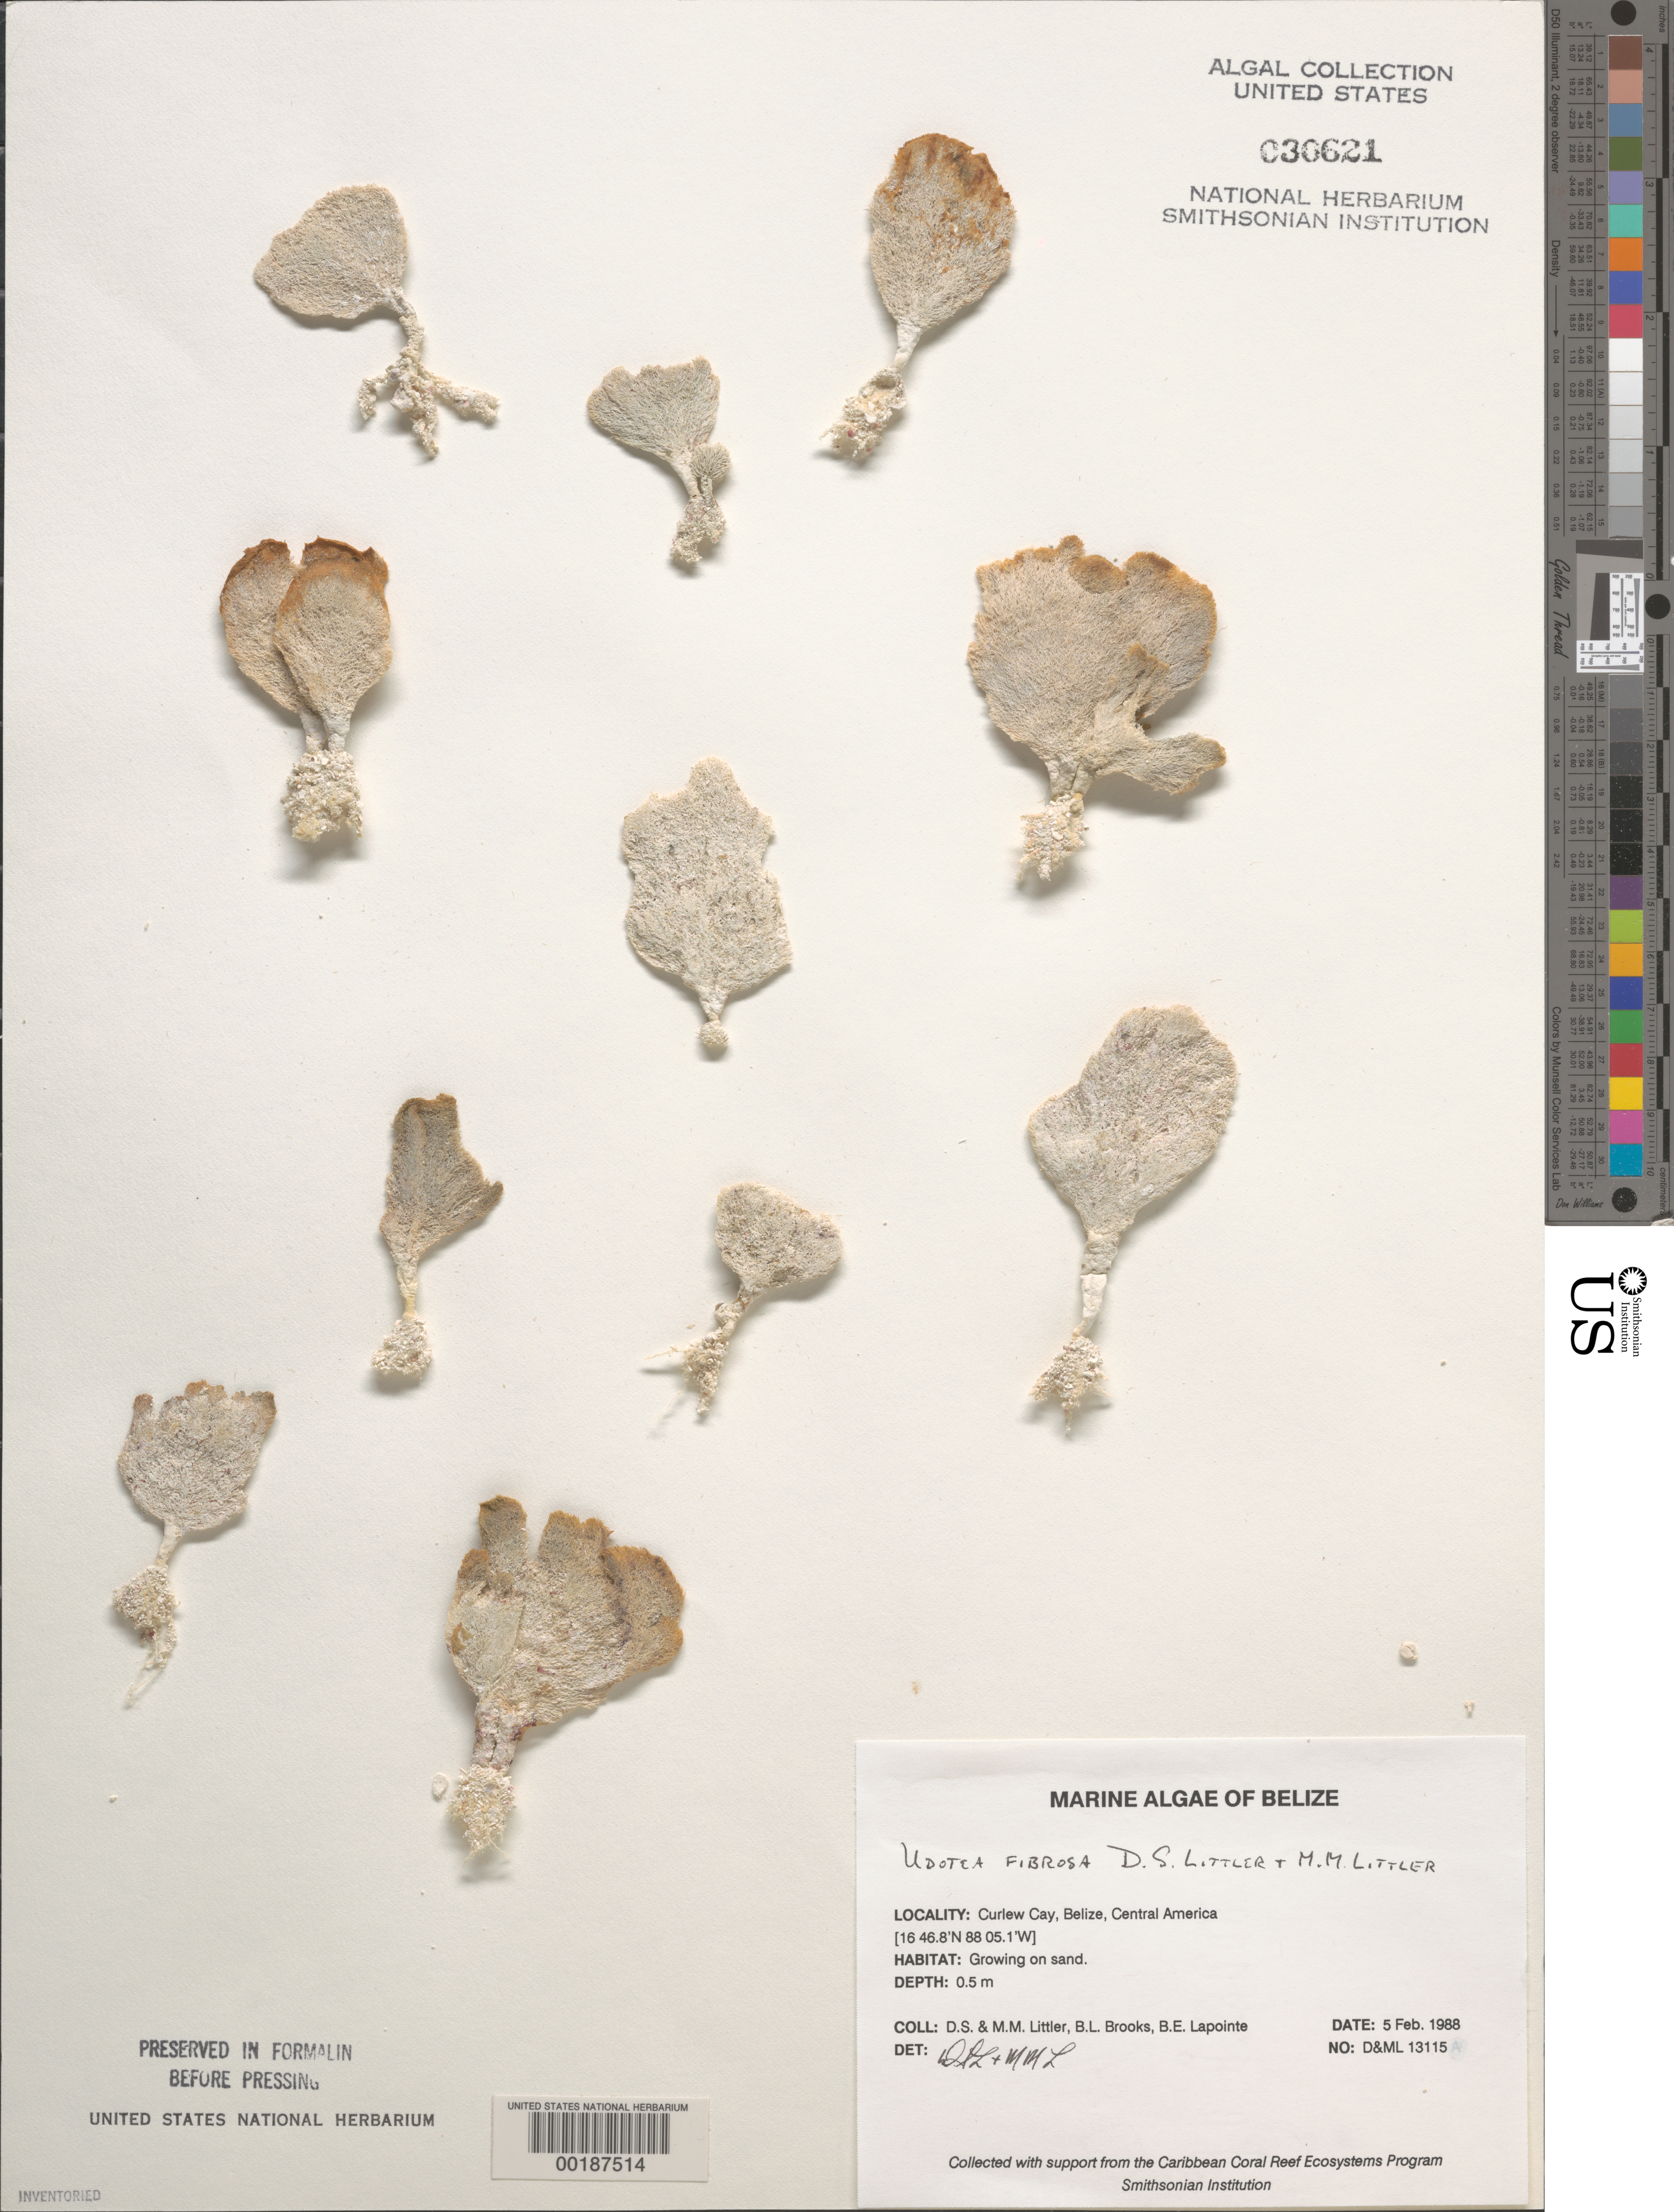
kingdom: Plantae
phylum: Chlorophyta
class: Ulvophyceae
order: Bryopsidales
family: Udoteaceae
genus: Udotea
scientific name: Udotea fibrosa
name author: D.S. Littler & Littler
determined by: Littler, D. S.; Littler, M. M.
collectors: D. S. Littler, M. M. Littler, B. Brooks & B. Lapointe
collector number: D&ML 13115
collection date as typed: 05 Feb 1988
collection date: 1988-02-05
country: Belize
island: Curlew Cay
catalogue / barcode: US 30621